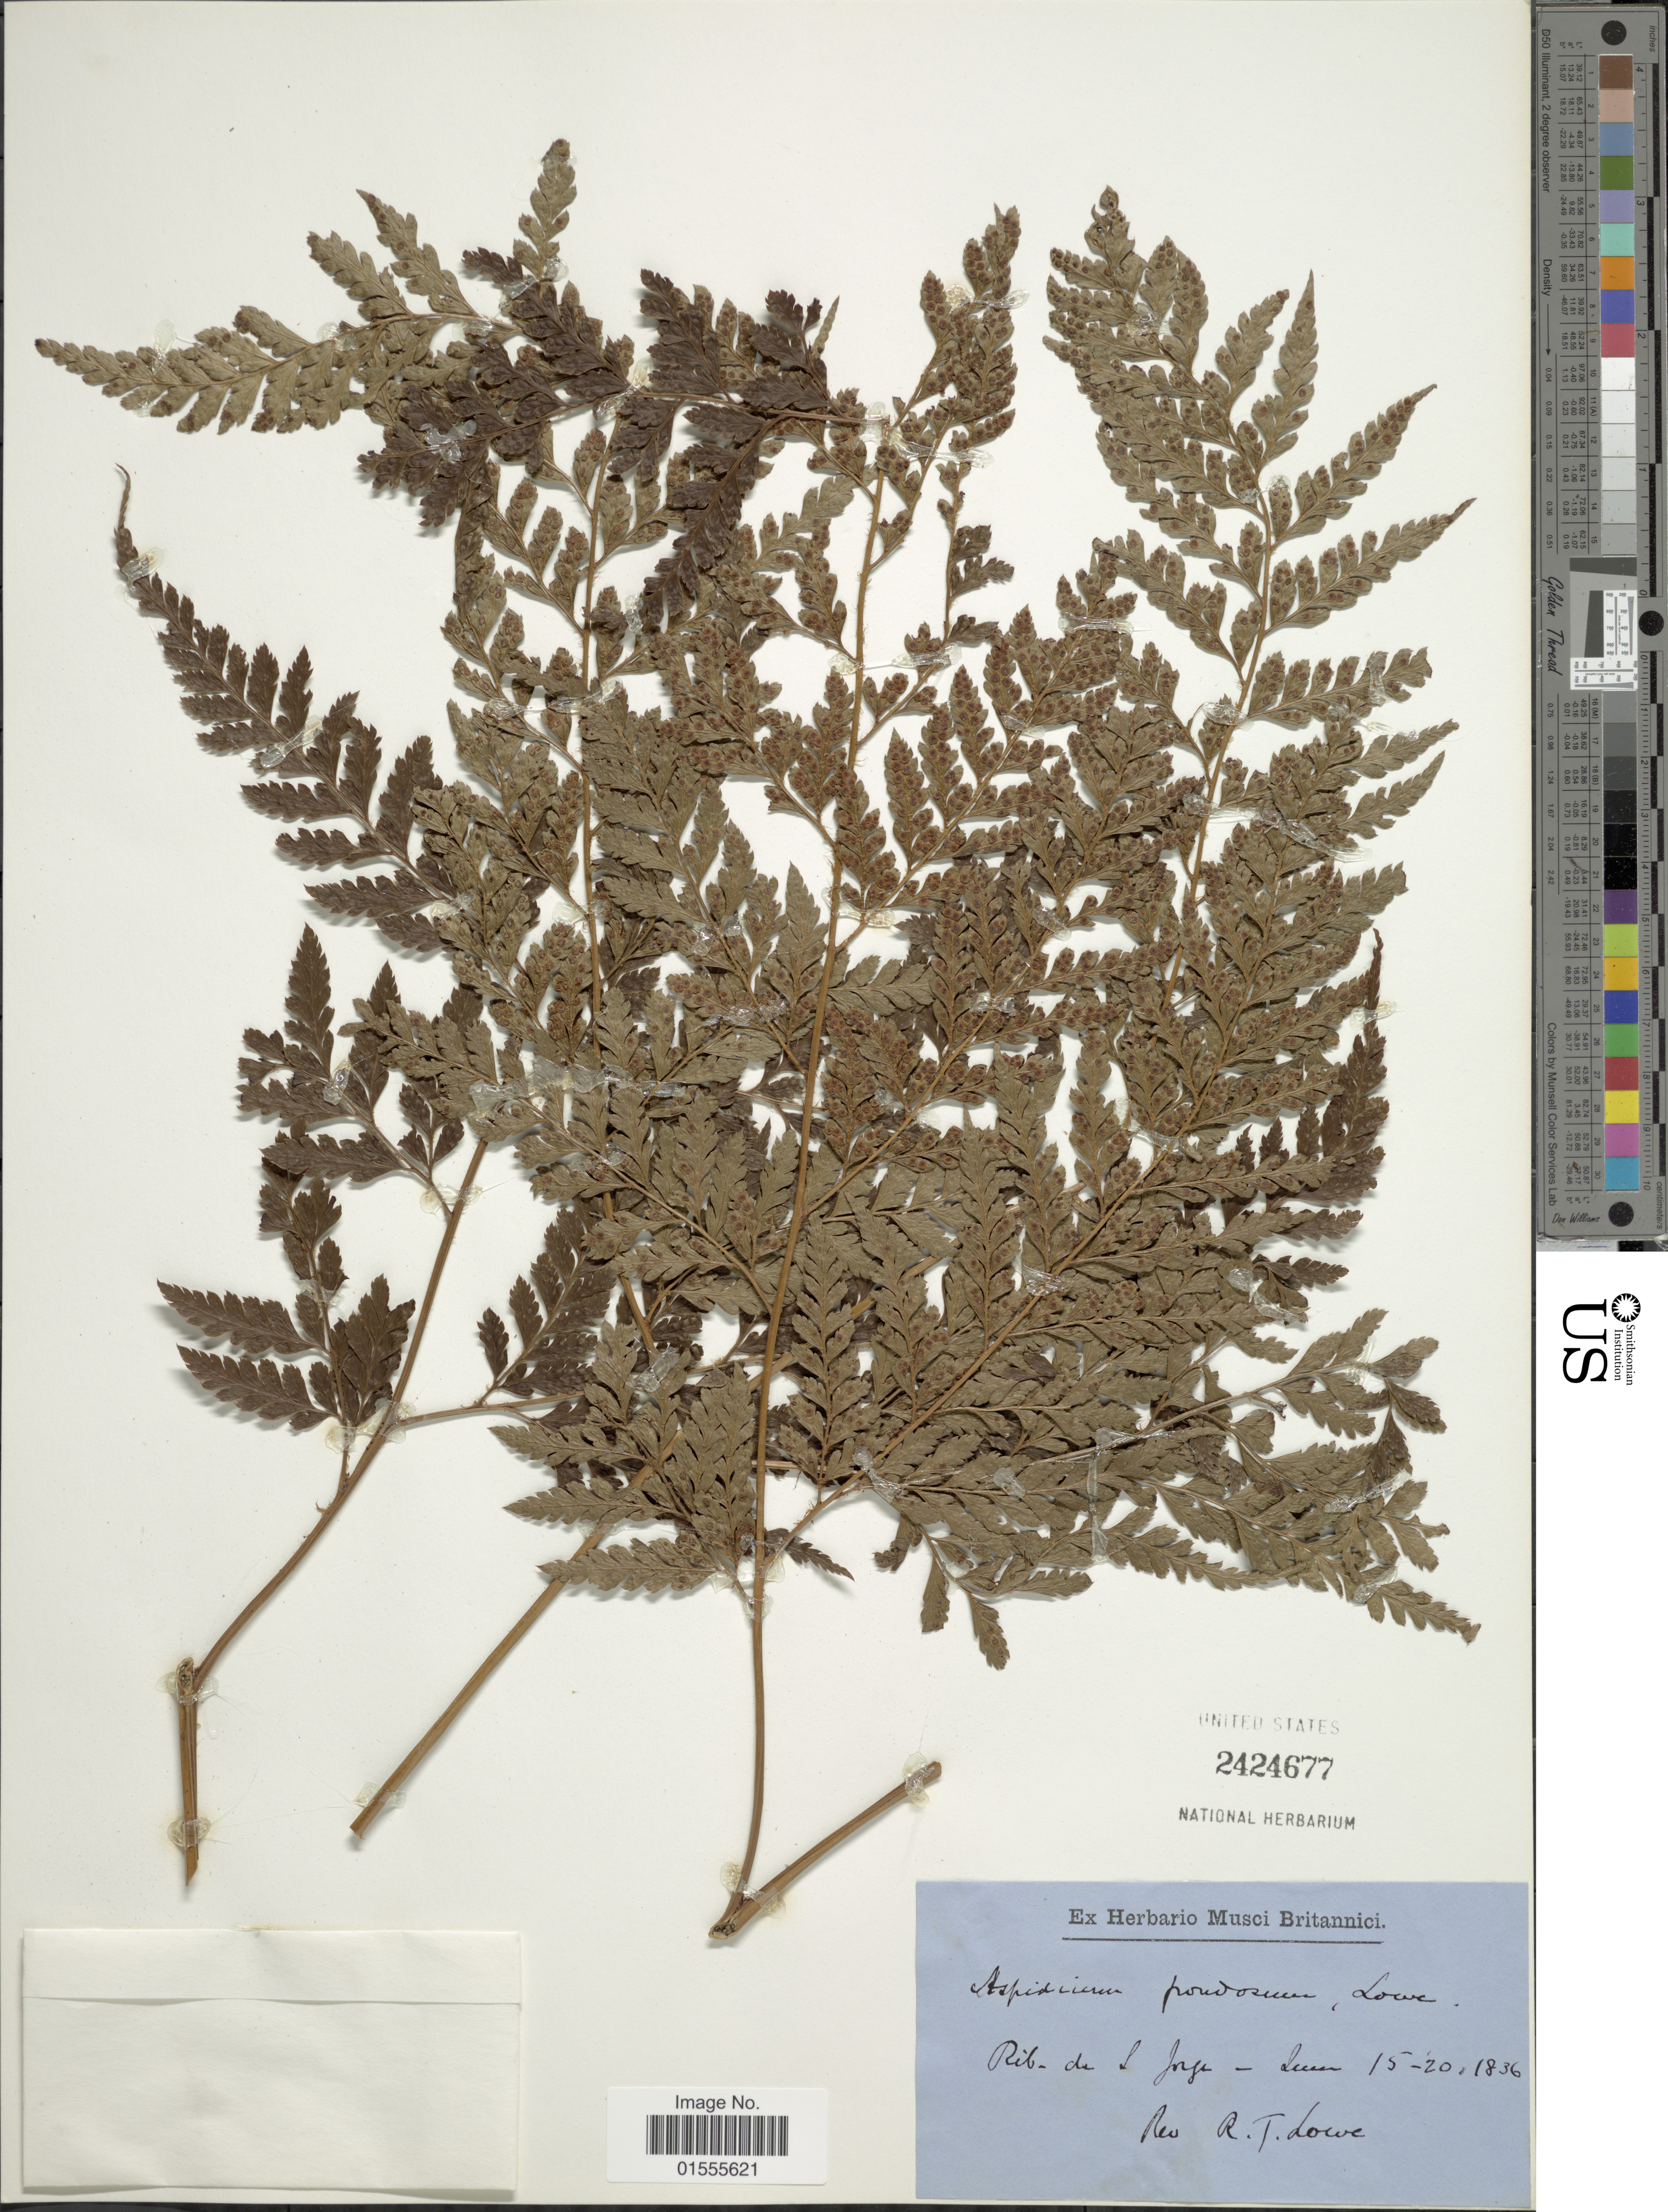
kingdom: Plantae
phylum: Tracheophyta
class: Polypodiopsida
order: Polypodiales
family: Dryopteridaceae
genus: Dryopteris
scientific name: Dryopteris aemula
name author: Kuntze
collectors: R. T. Lowe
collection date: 1836-06-15/1836-06-20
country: Portugal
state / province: Azores (Aut. Reg.)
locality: Rib de S Jorge [interpreted]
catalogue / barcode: US 2424677